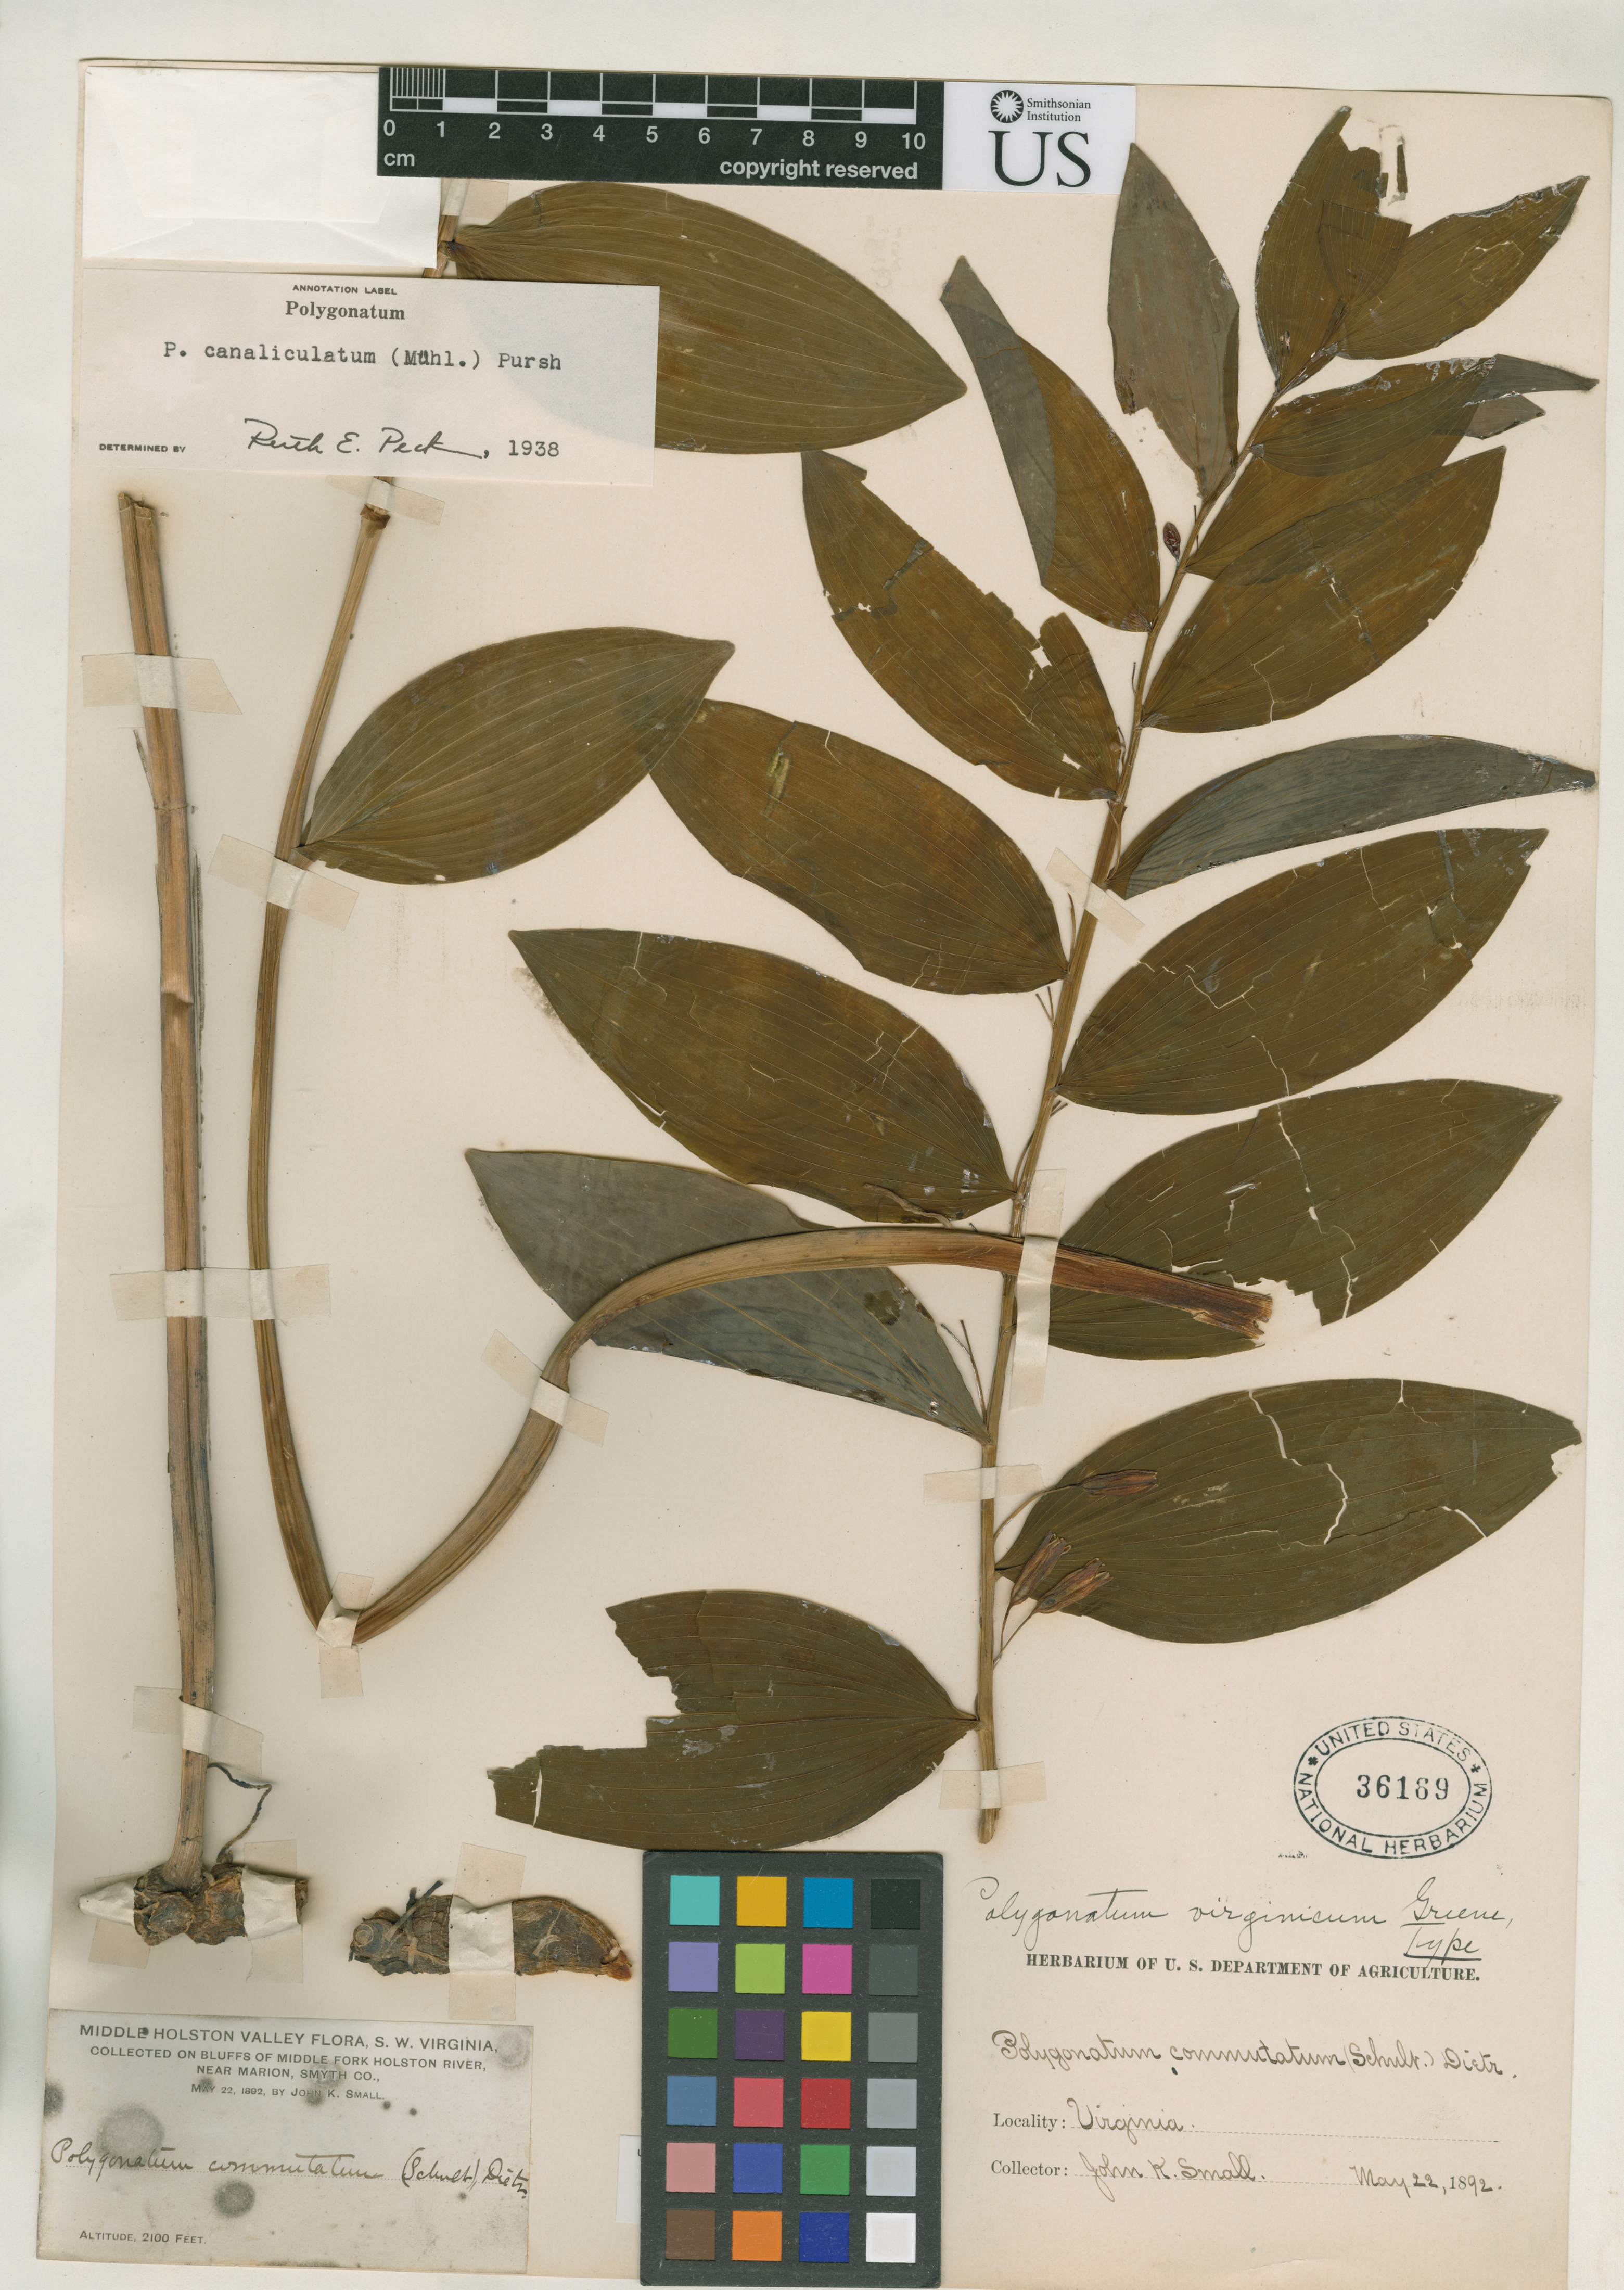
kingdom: Plantae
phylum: Tracheophyta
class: Liliopsida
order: Asparagales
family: Asparagaceae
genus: Polygonatum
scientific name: Polygonatum virginicum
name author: Greene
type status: Holotype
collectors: J. K. Small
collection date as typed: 22 May 1892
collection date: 1892-05-22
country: United States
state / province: Virginia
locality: Holston River bluffs.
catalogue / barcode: US 36169